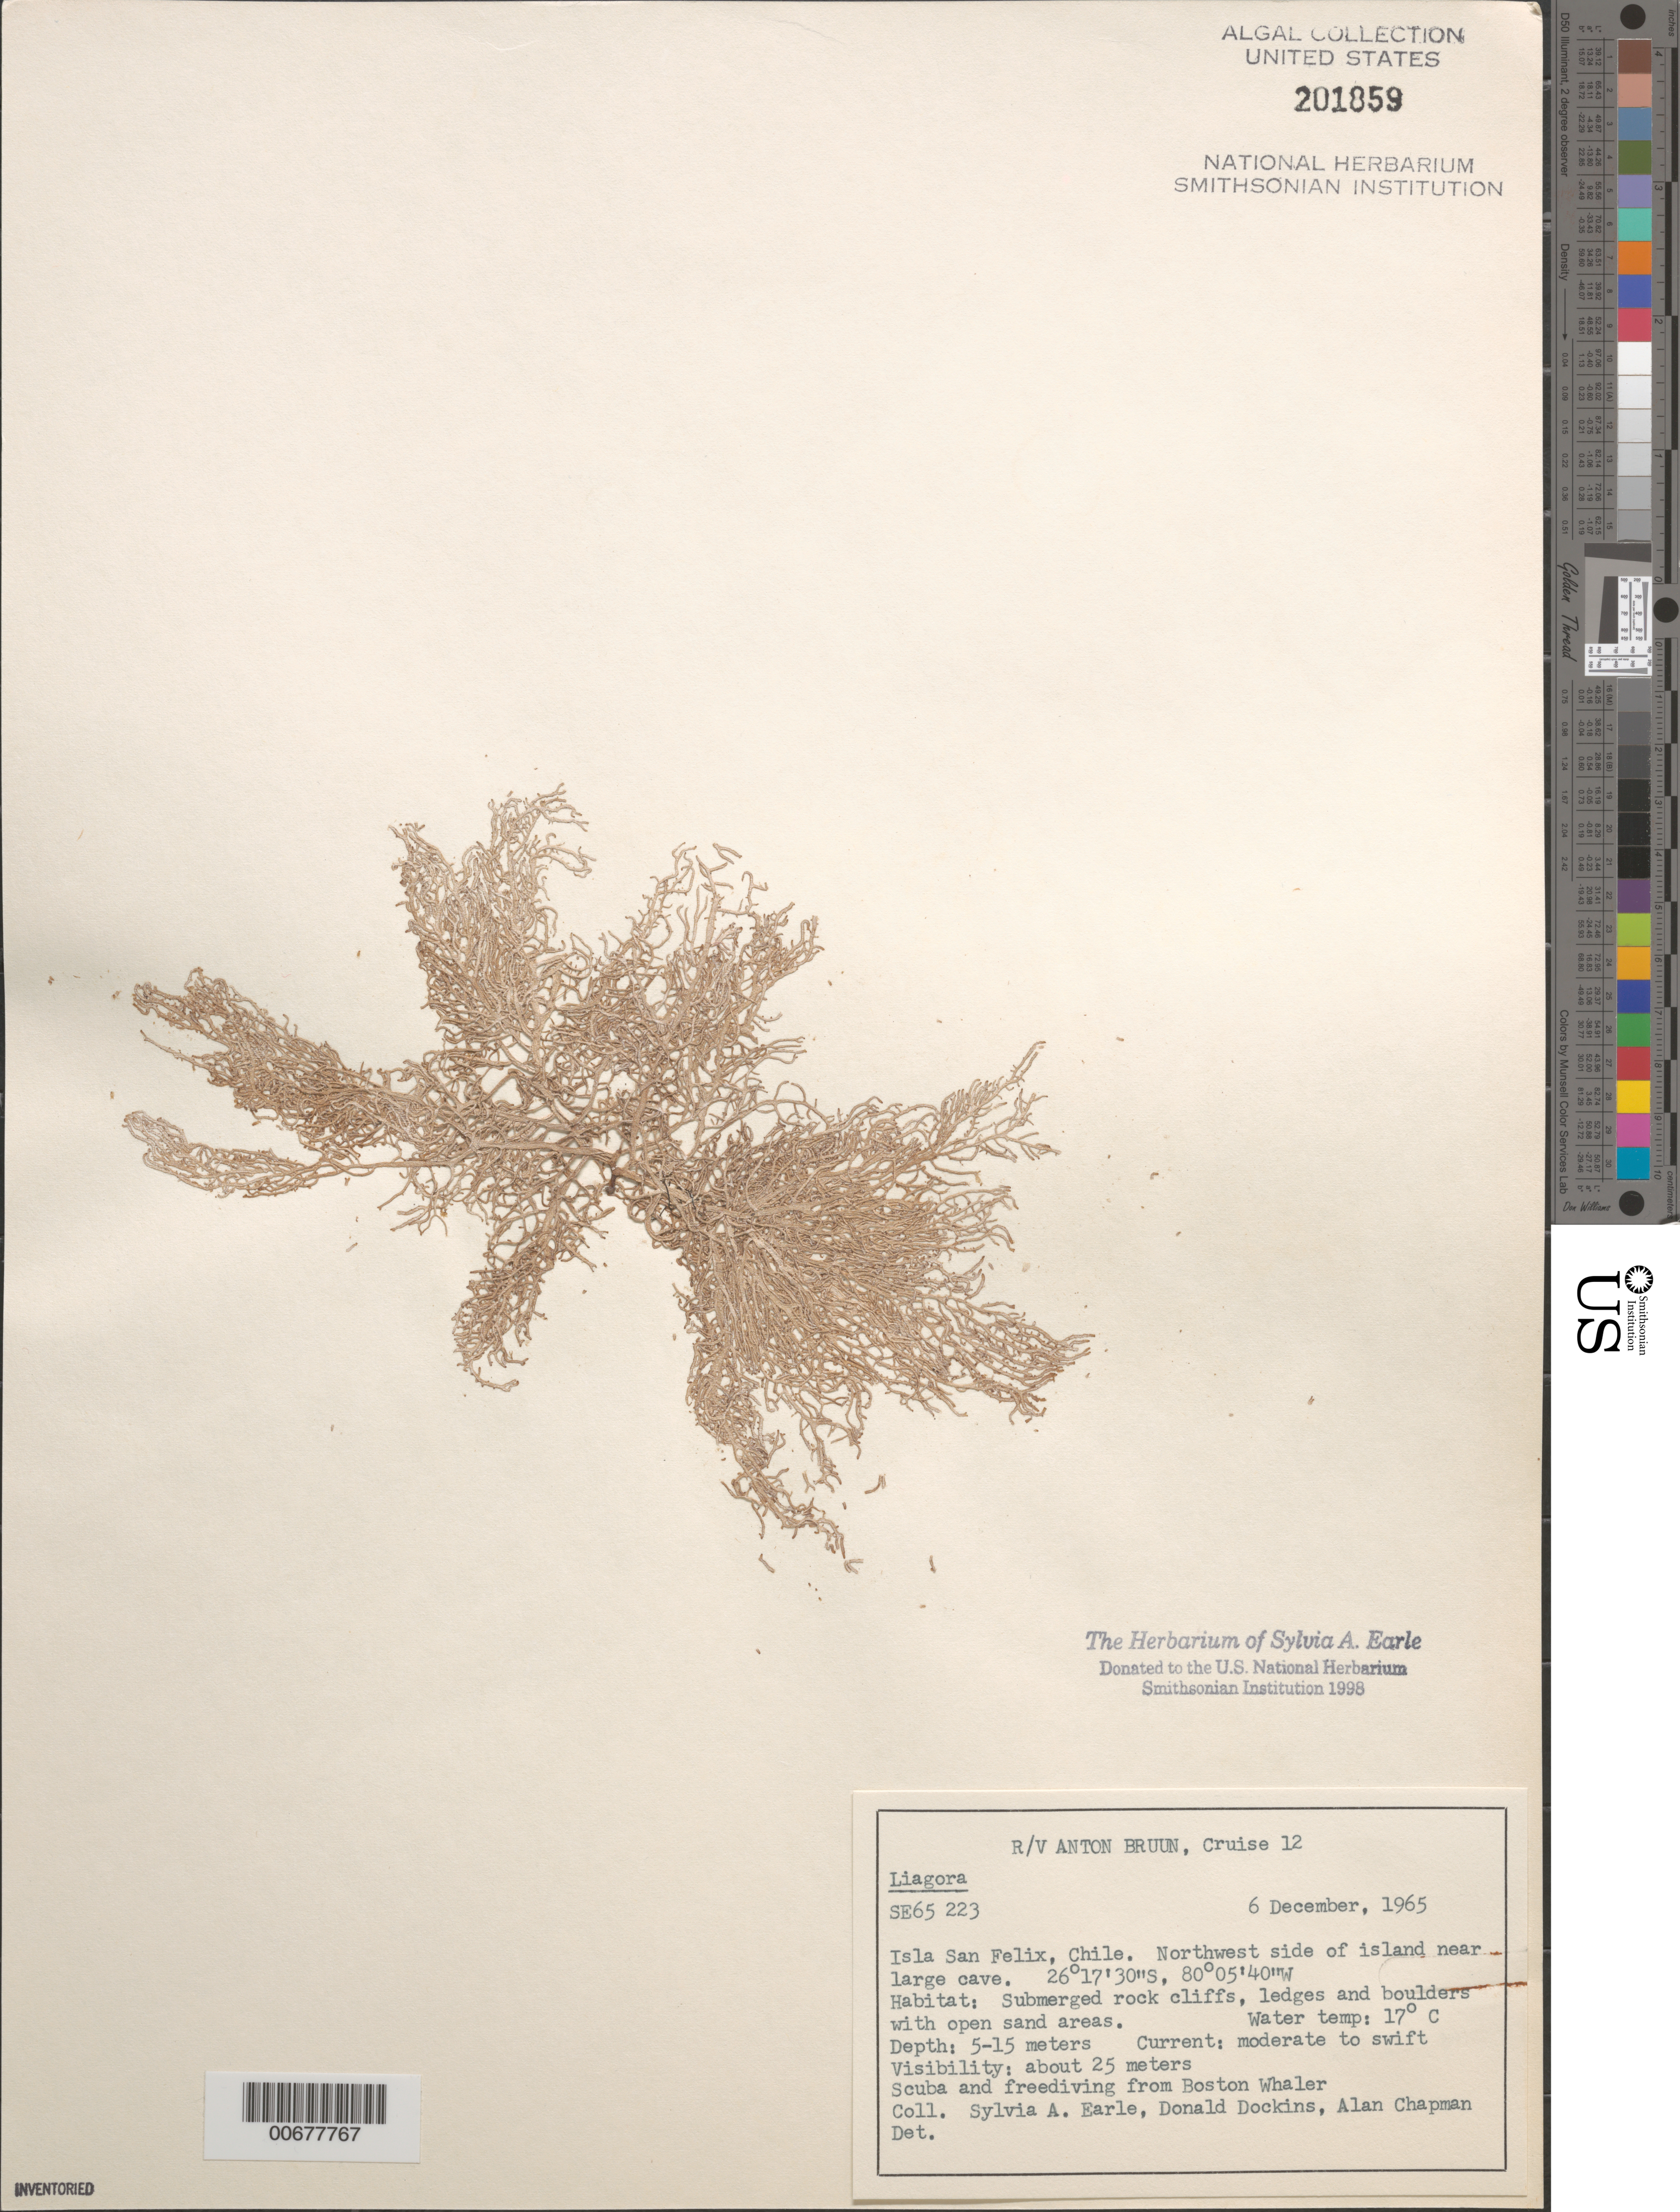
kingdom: Plantae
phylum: Rhodophyta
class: Florideophyceae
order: Nemaliales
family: Liagoraceae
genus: Liagora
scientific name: Liagora sp.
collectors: S. A. Earle, D. Dockins & A. Chapman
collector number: SE 65223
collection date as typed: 06 Dec 1965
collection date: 1965-12-06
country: Chile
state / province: Atacama (III)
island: Isla San Felix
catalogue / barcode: US 201859